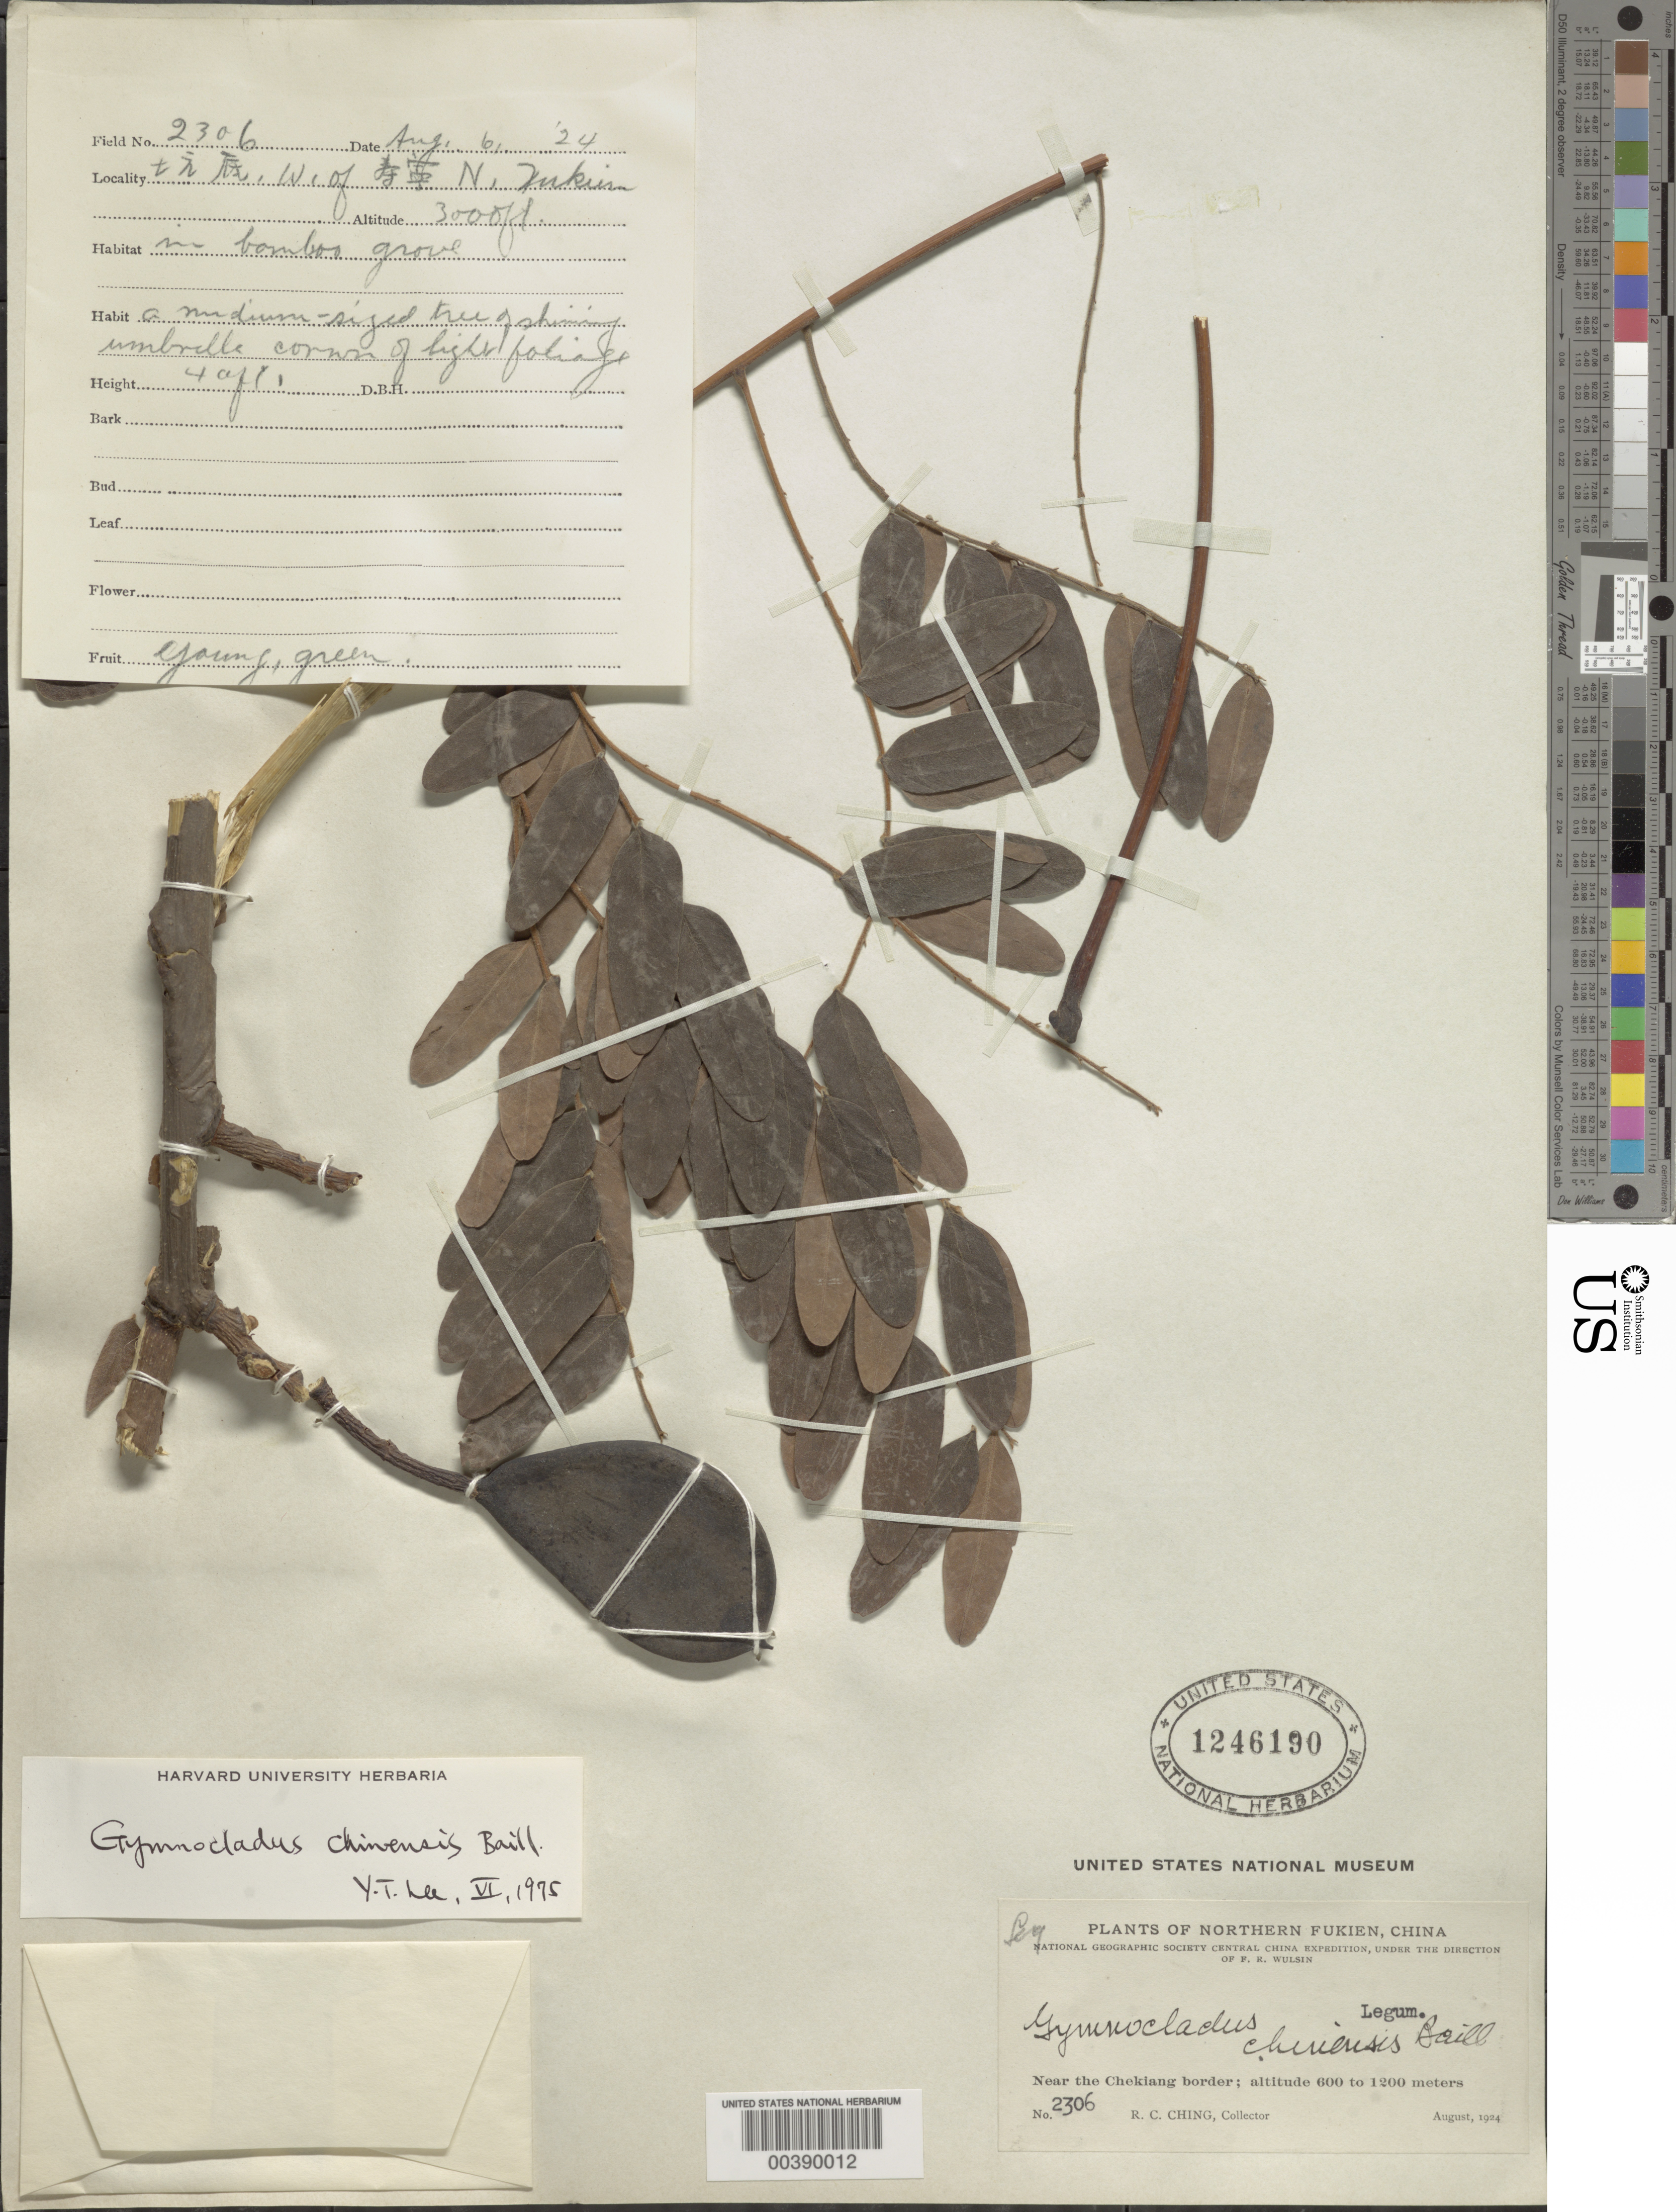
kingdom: Plantae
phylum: Tracheophyta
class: Magnoliopsida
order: Fabales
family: Fabaceae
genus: Gymnocladus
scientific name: Gymnocladus chinensis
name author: Baill.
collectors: R. C. Ching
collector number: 2306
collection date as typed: Aug 1924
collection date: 1924-08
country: China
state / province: Fujian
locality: W of n. fukin; near the chekiang border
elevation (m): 600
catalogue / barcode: US 1246190